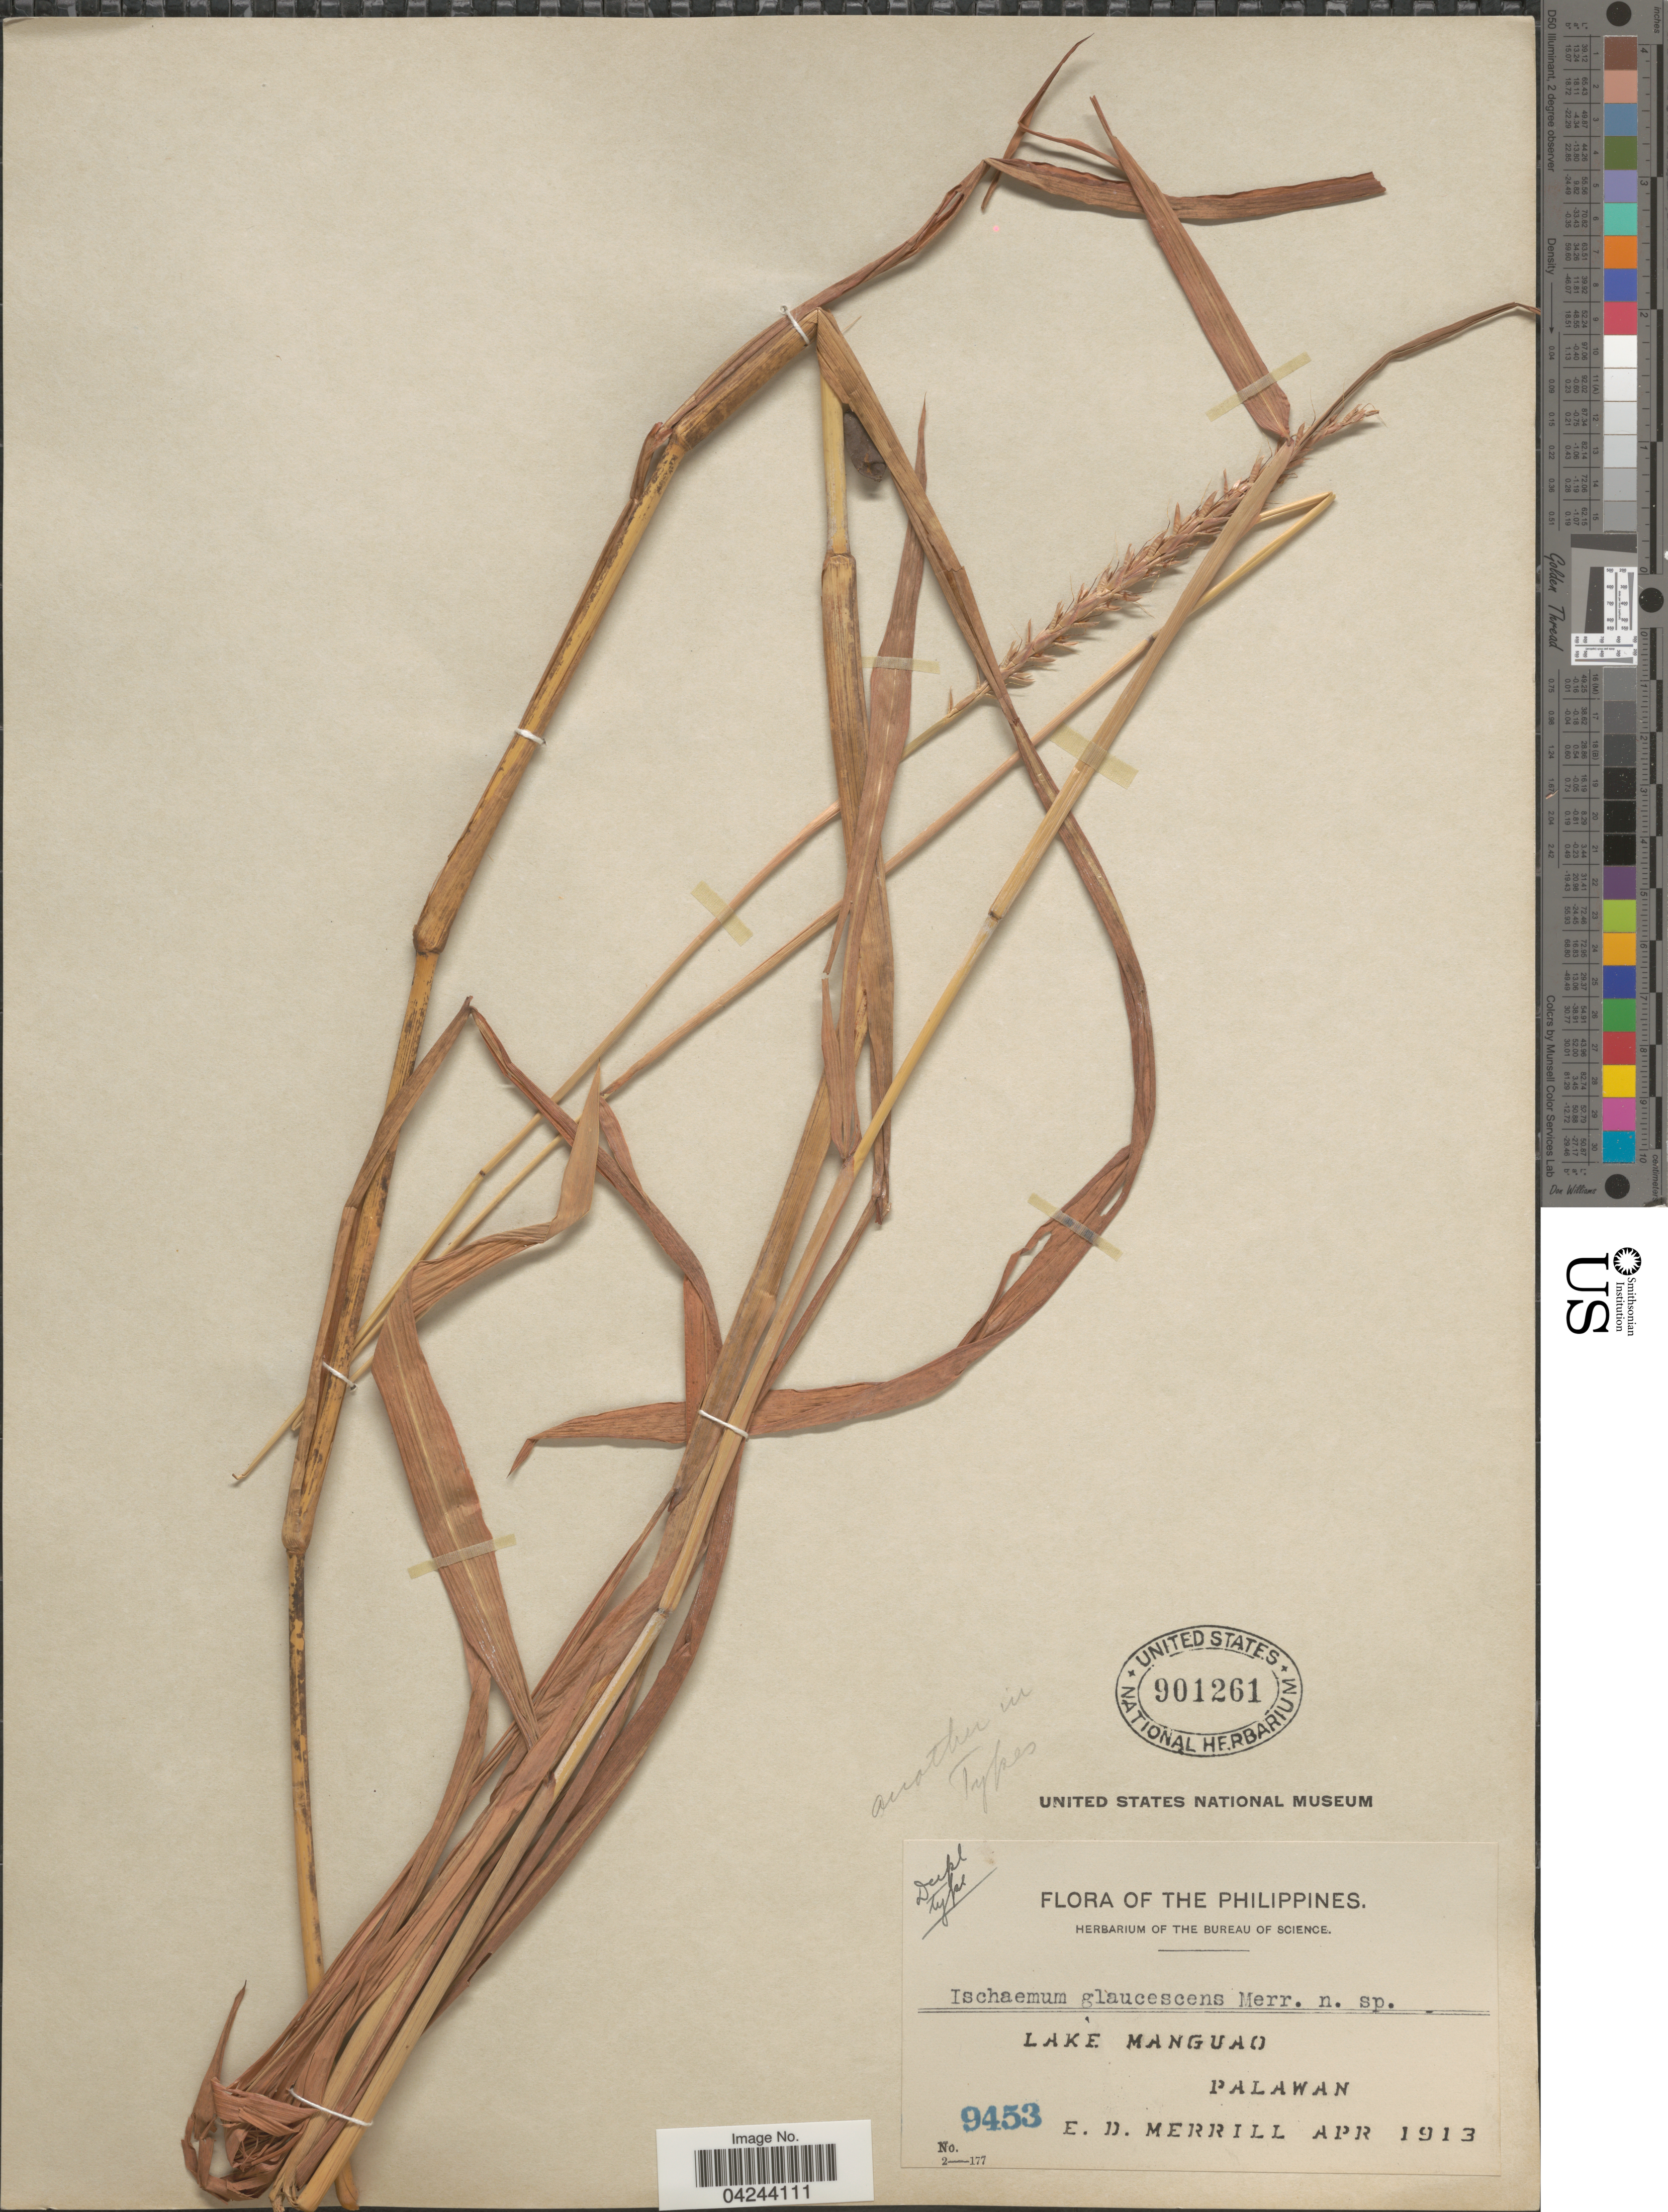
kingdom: Plantae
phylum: Tracheophyta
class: Liliopsida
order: Poales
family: Poaceae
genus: Ischaemum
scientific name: Ischaemum aristatum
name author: L.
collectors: E. D. Merrill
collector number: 9453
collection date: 1913-04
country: Philippines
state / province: Mimaropa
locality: Lake Manguao. Palawan.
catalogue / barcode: US 901261